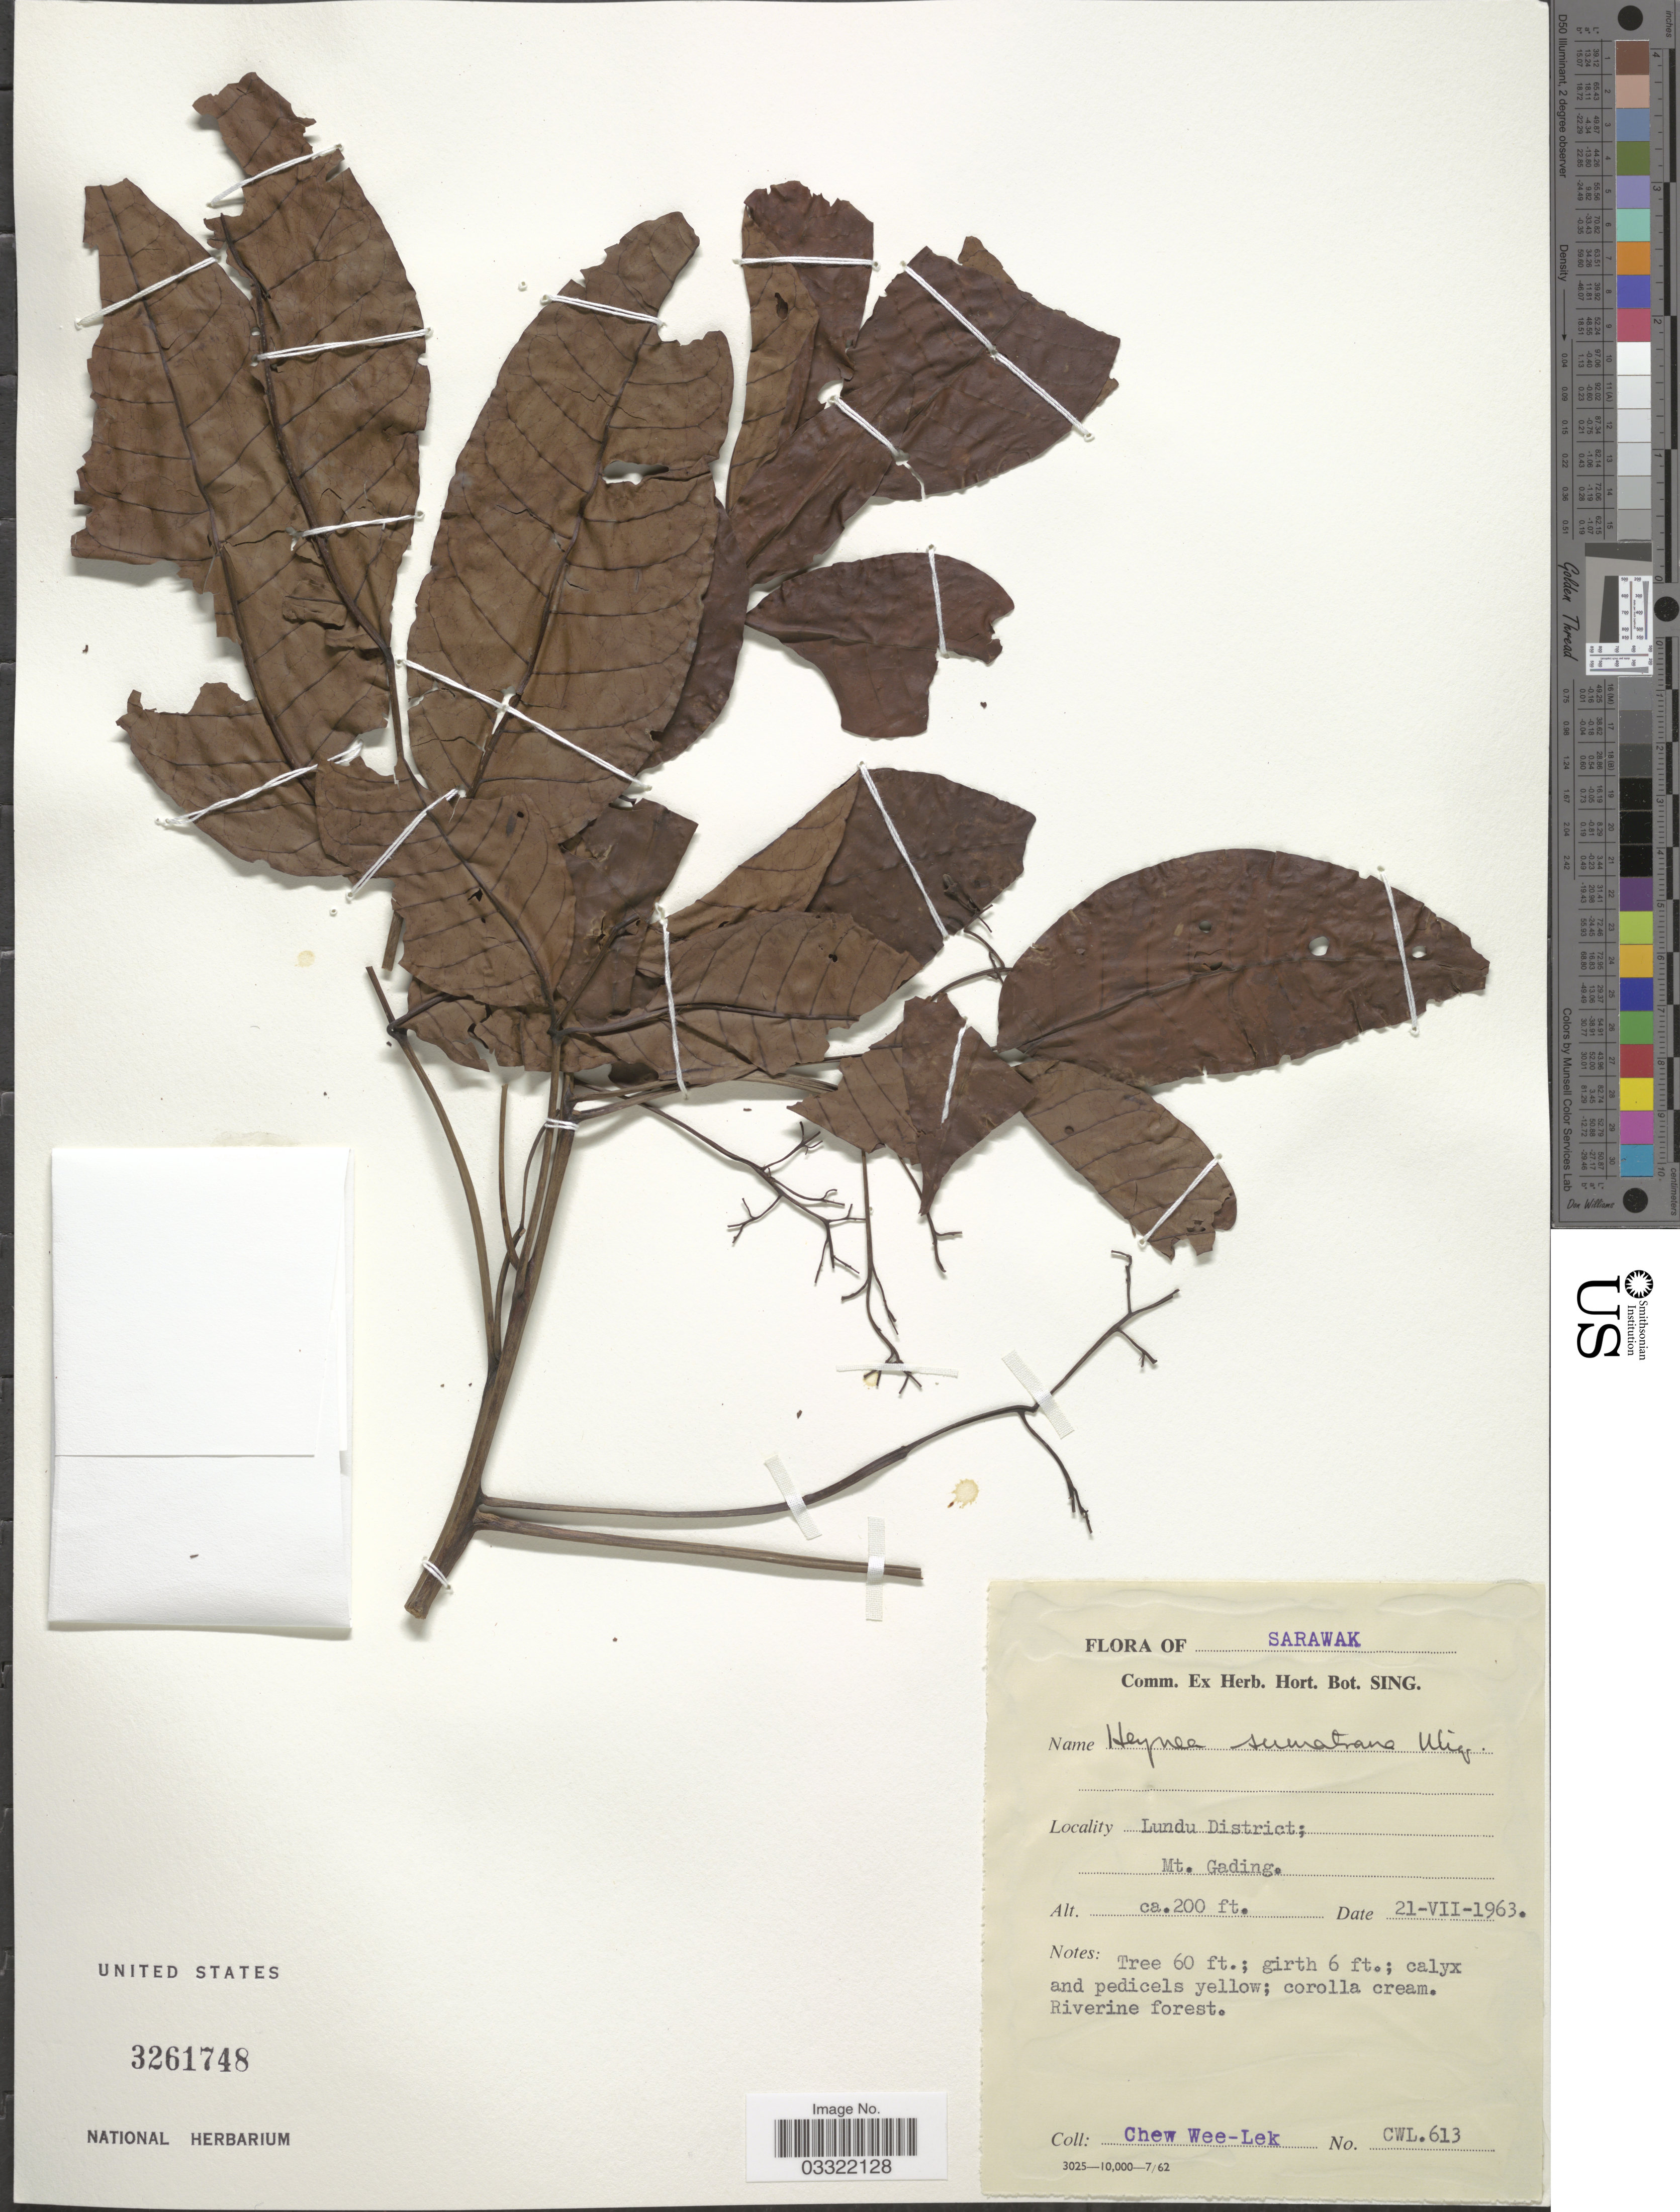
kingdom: Plantae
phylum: Tracheophyta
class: Magnoliopsida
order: Sapindales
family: Meliaceae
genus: Heynea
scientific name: Heynea sumatrana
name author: Mig.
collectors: C. Wee-Lek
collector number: CWL613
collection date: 1963-07-21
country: Malaysia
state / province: Sarawak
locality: Lundu District; Mt. Gading.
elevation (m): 61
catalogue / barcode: US 3261748